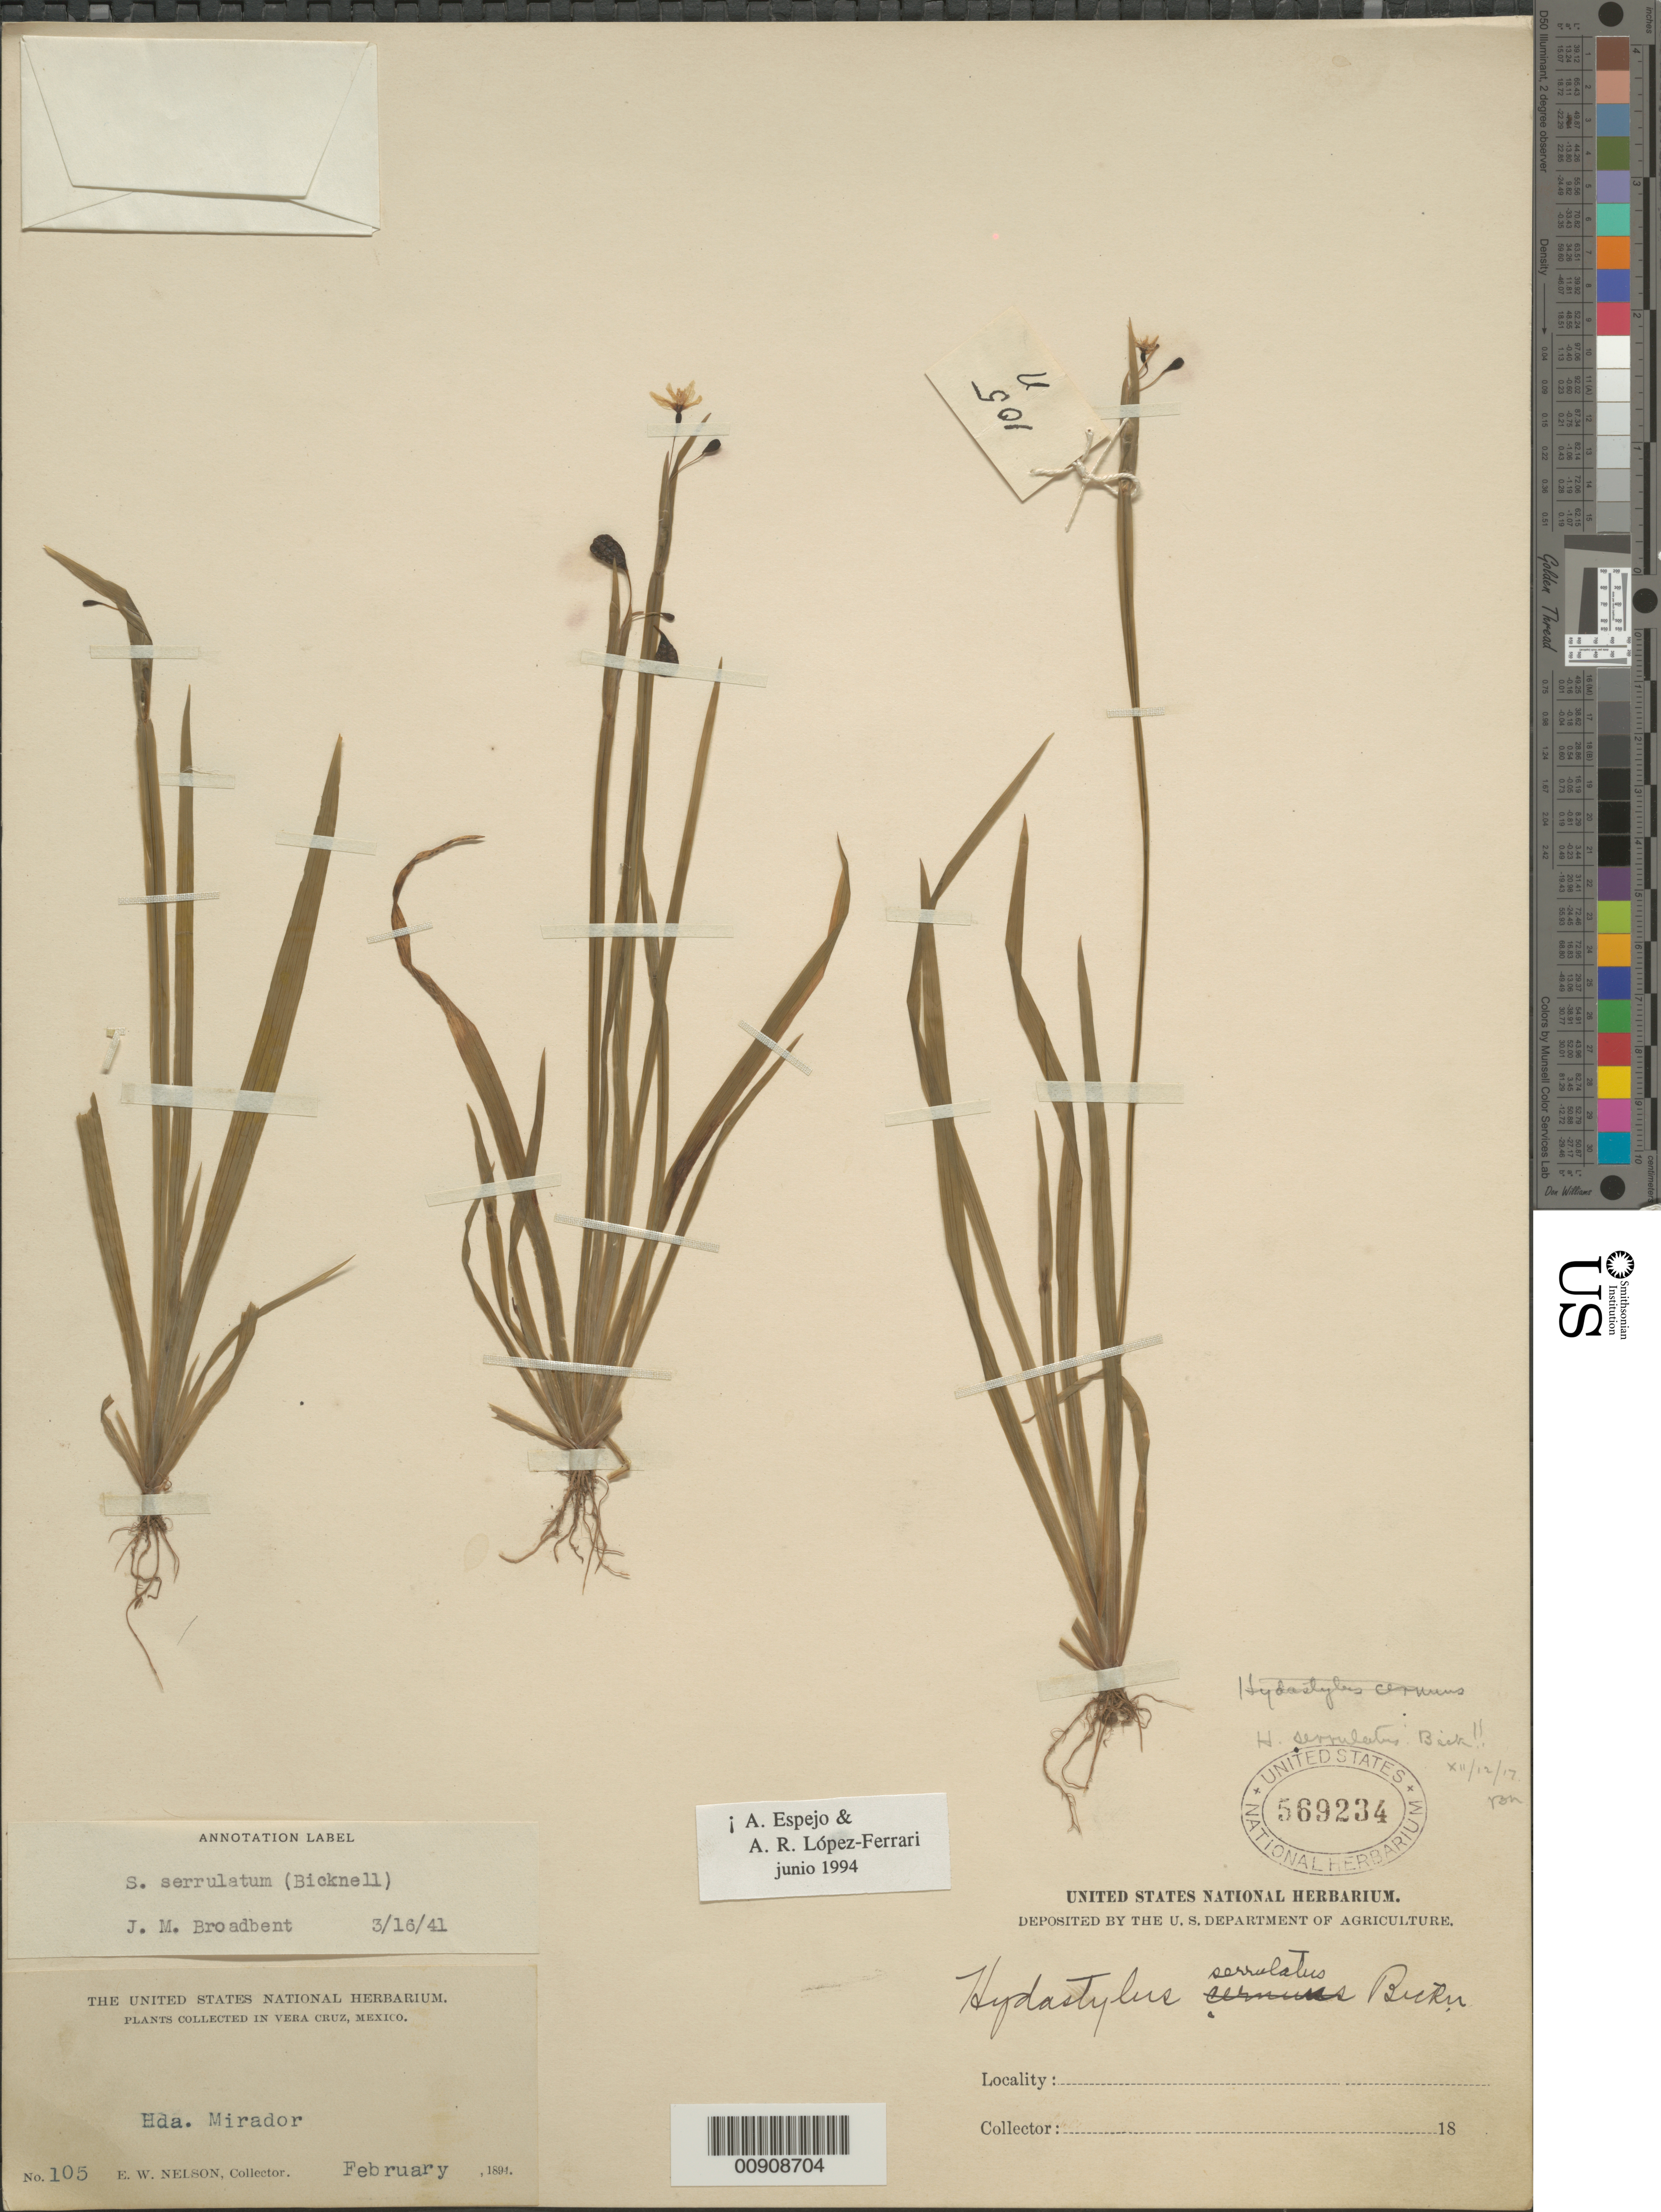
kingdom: Plantae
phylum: Tracheophyta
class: Liliopsida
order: Asparagales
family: Iridaceae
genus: Sisyrinchium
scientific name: Sisyrinchium serrulatum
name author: (E.P. Bicknell) Espejo & López-Ferr.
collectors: E. W. Nelson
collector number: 105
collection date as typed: Feb 1894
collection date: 1894-02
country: Mexico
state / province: Veracruz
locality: Hacienda Mirador.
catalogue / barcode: US 569234